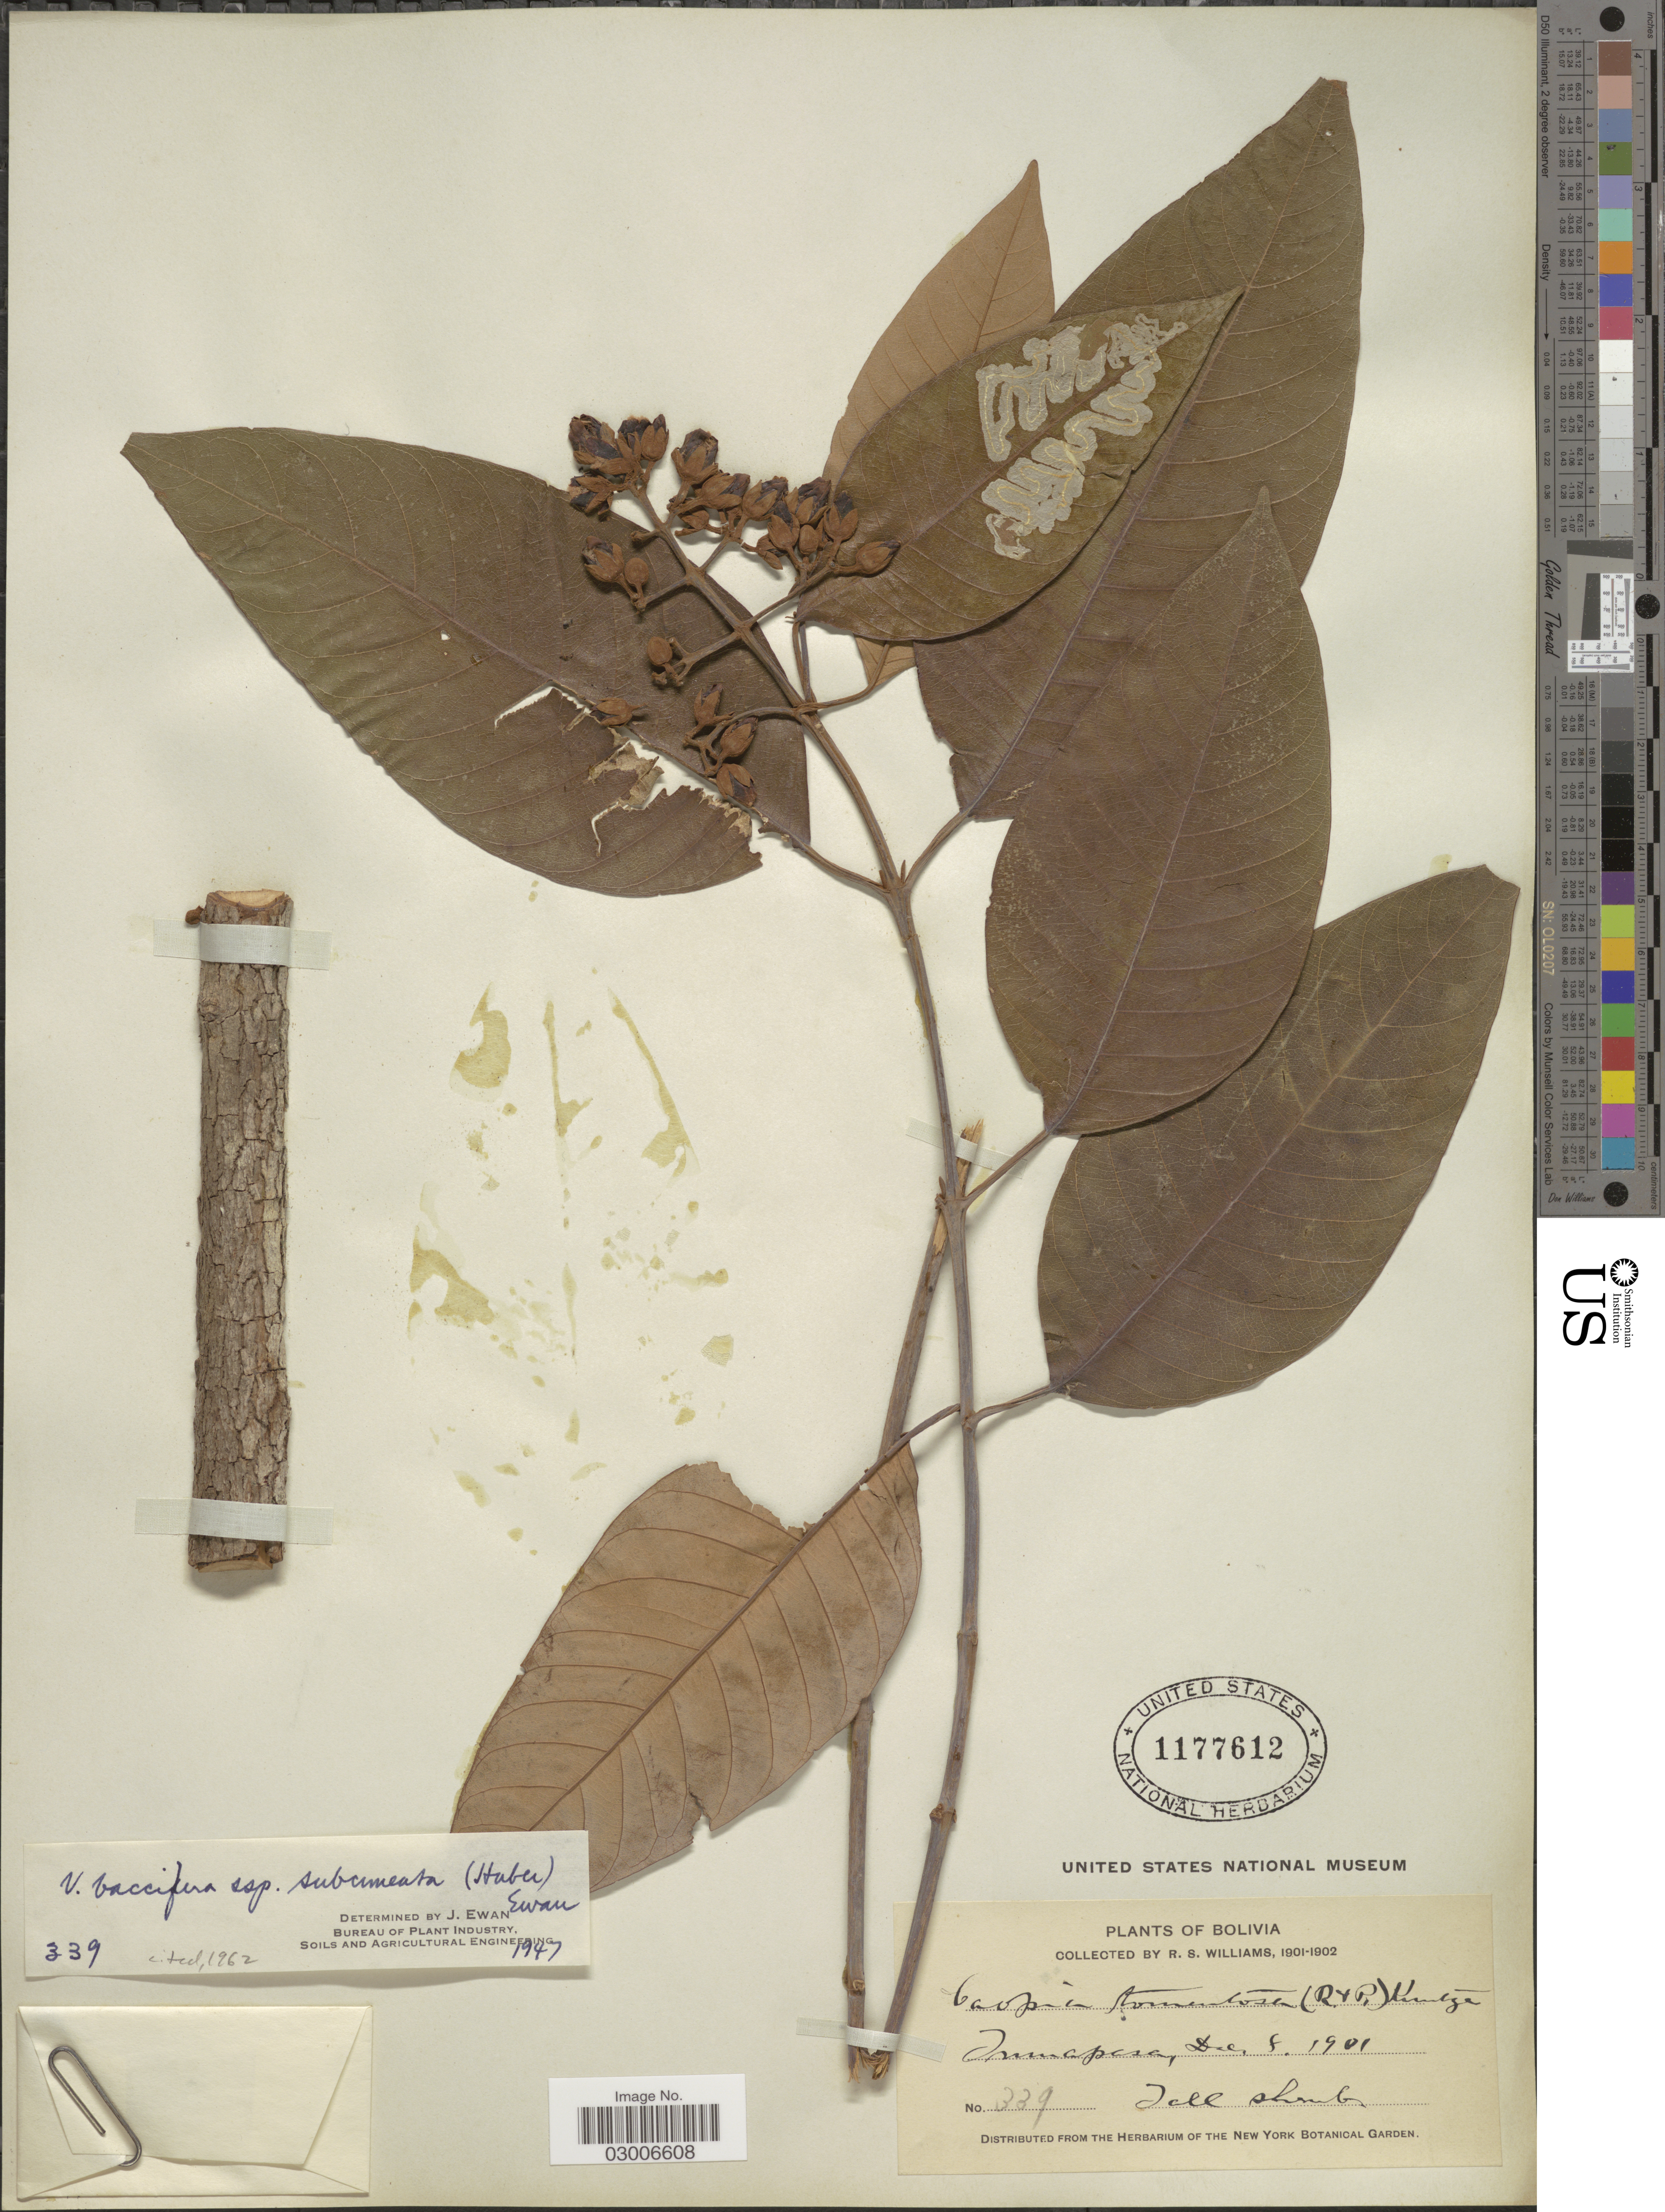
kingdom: Plantae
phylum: Tracheophyta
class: Magnoliopsida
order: Malpighiales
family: Hypericaceae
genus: Vismia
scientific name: Vismia baccifera subsp. subcuneata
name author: (Huber) Ewan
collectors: R. S. Williams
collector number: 339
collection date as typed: Dec. 8, 1901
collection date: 1901-12-08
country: Bolivia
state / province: La Paz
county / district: Iturralde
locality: Tumupasa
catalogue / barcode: US 1177612